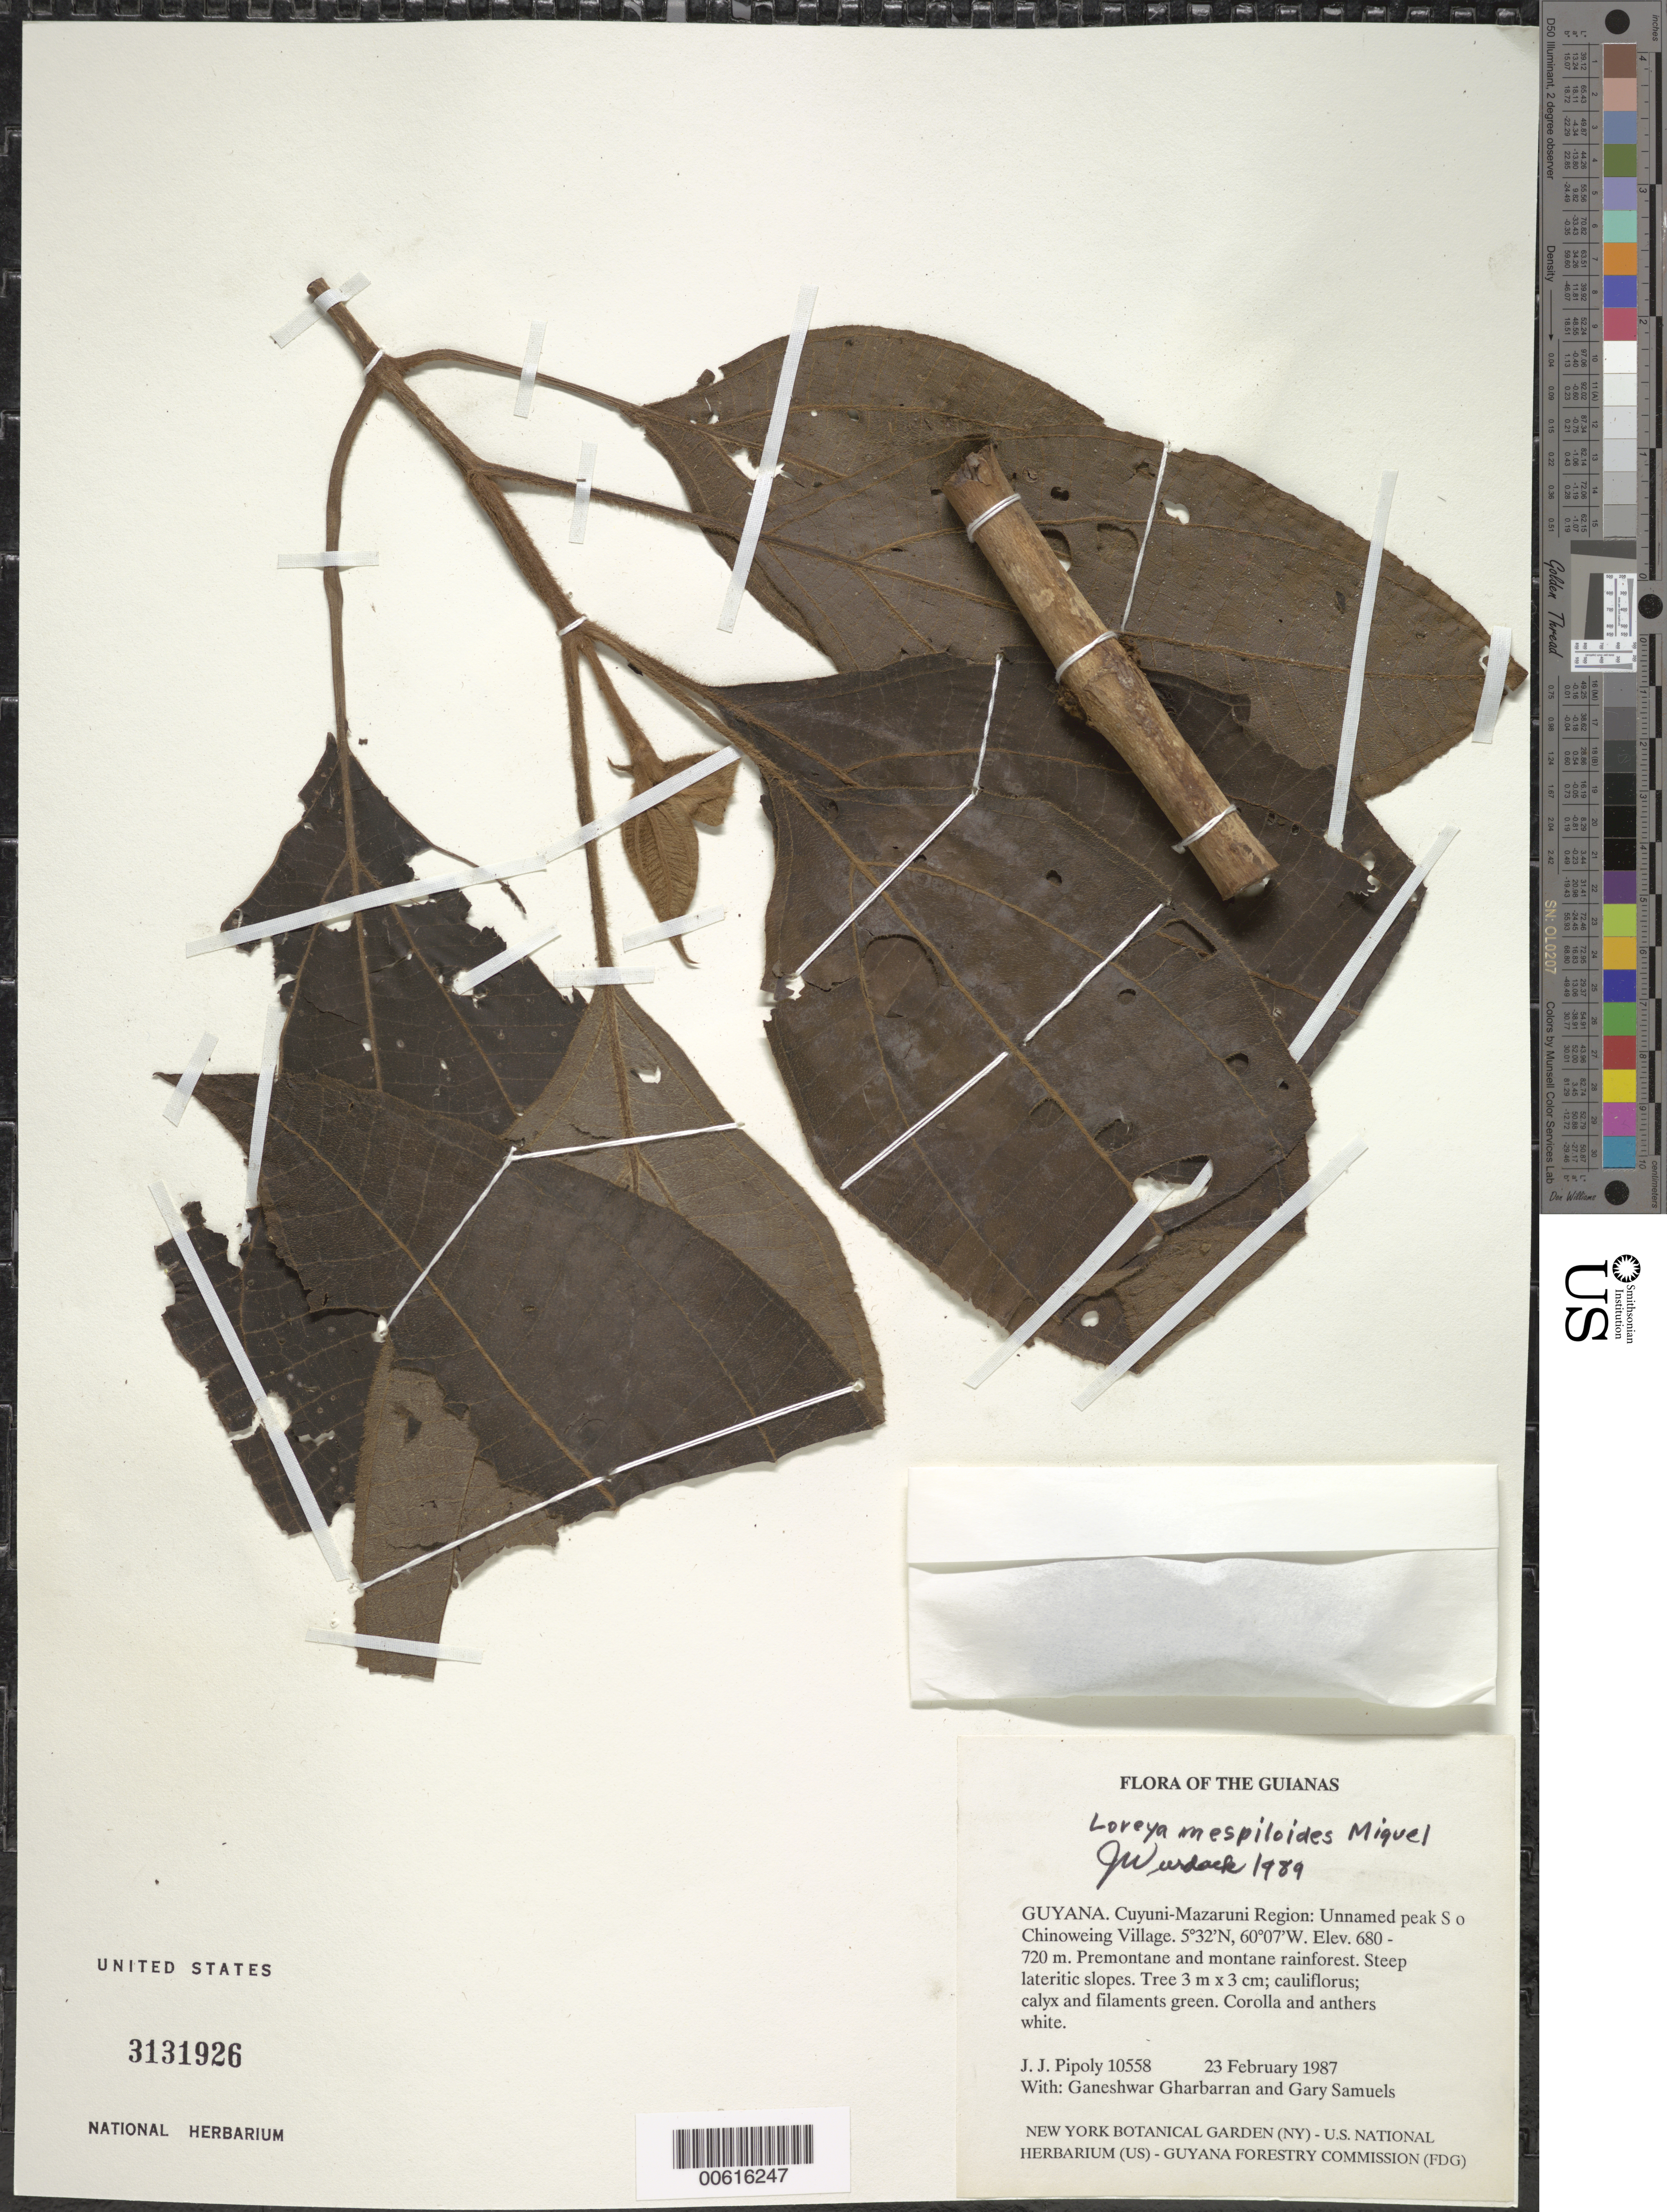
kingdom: Plantae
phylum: Tracheophyta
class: Magnoliopsida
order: Myrtales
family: Melastomataceae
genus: Bellucia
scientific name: Bellucia mespiloides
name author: (Miq.) J.F. Macbr.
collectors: J. J. Pipoly, G. Gharbarran & G. Samuels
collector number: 10558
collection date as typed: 23 February 1987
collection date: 1987-02-23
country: Guyana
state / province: Cuyuni-Mazaruni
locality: Unnamed peak S of Chinoweing Village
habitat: Premontane and montane rainforest. Steep lateritic slopes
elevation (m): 680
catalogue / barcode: US 3131926